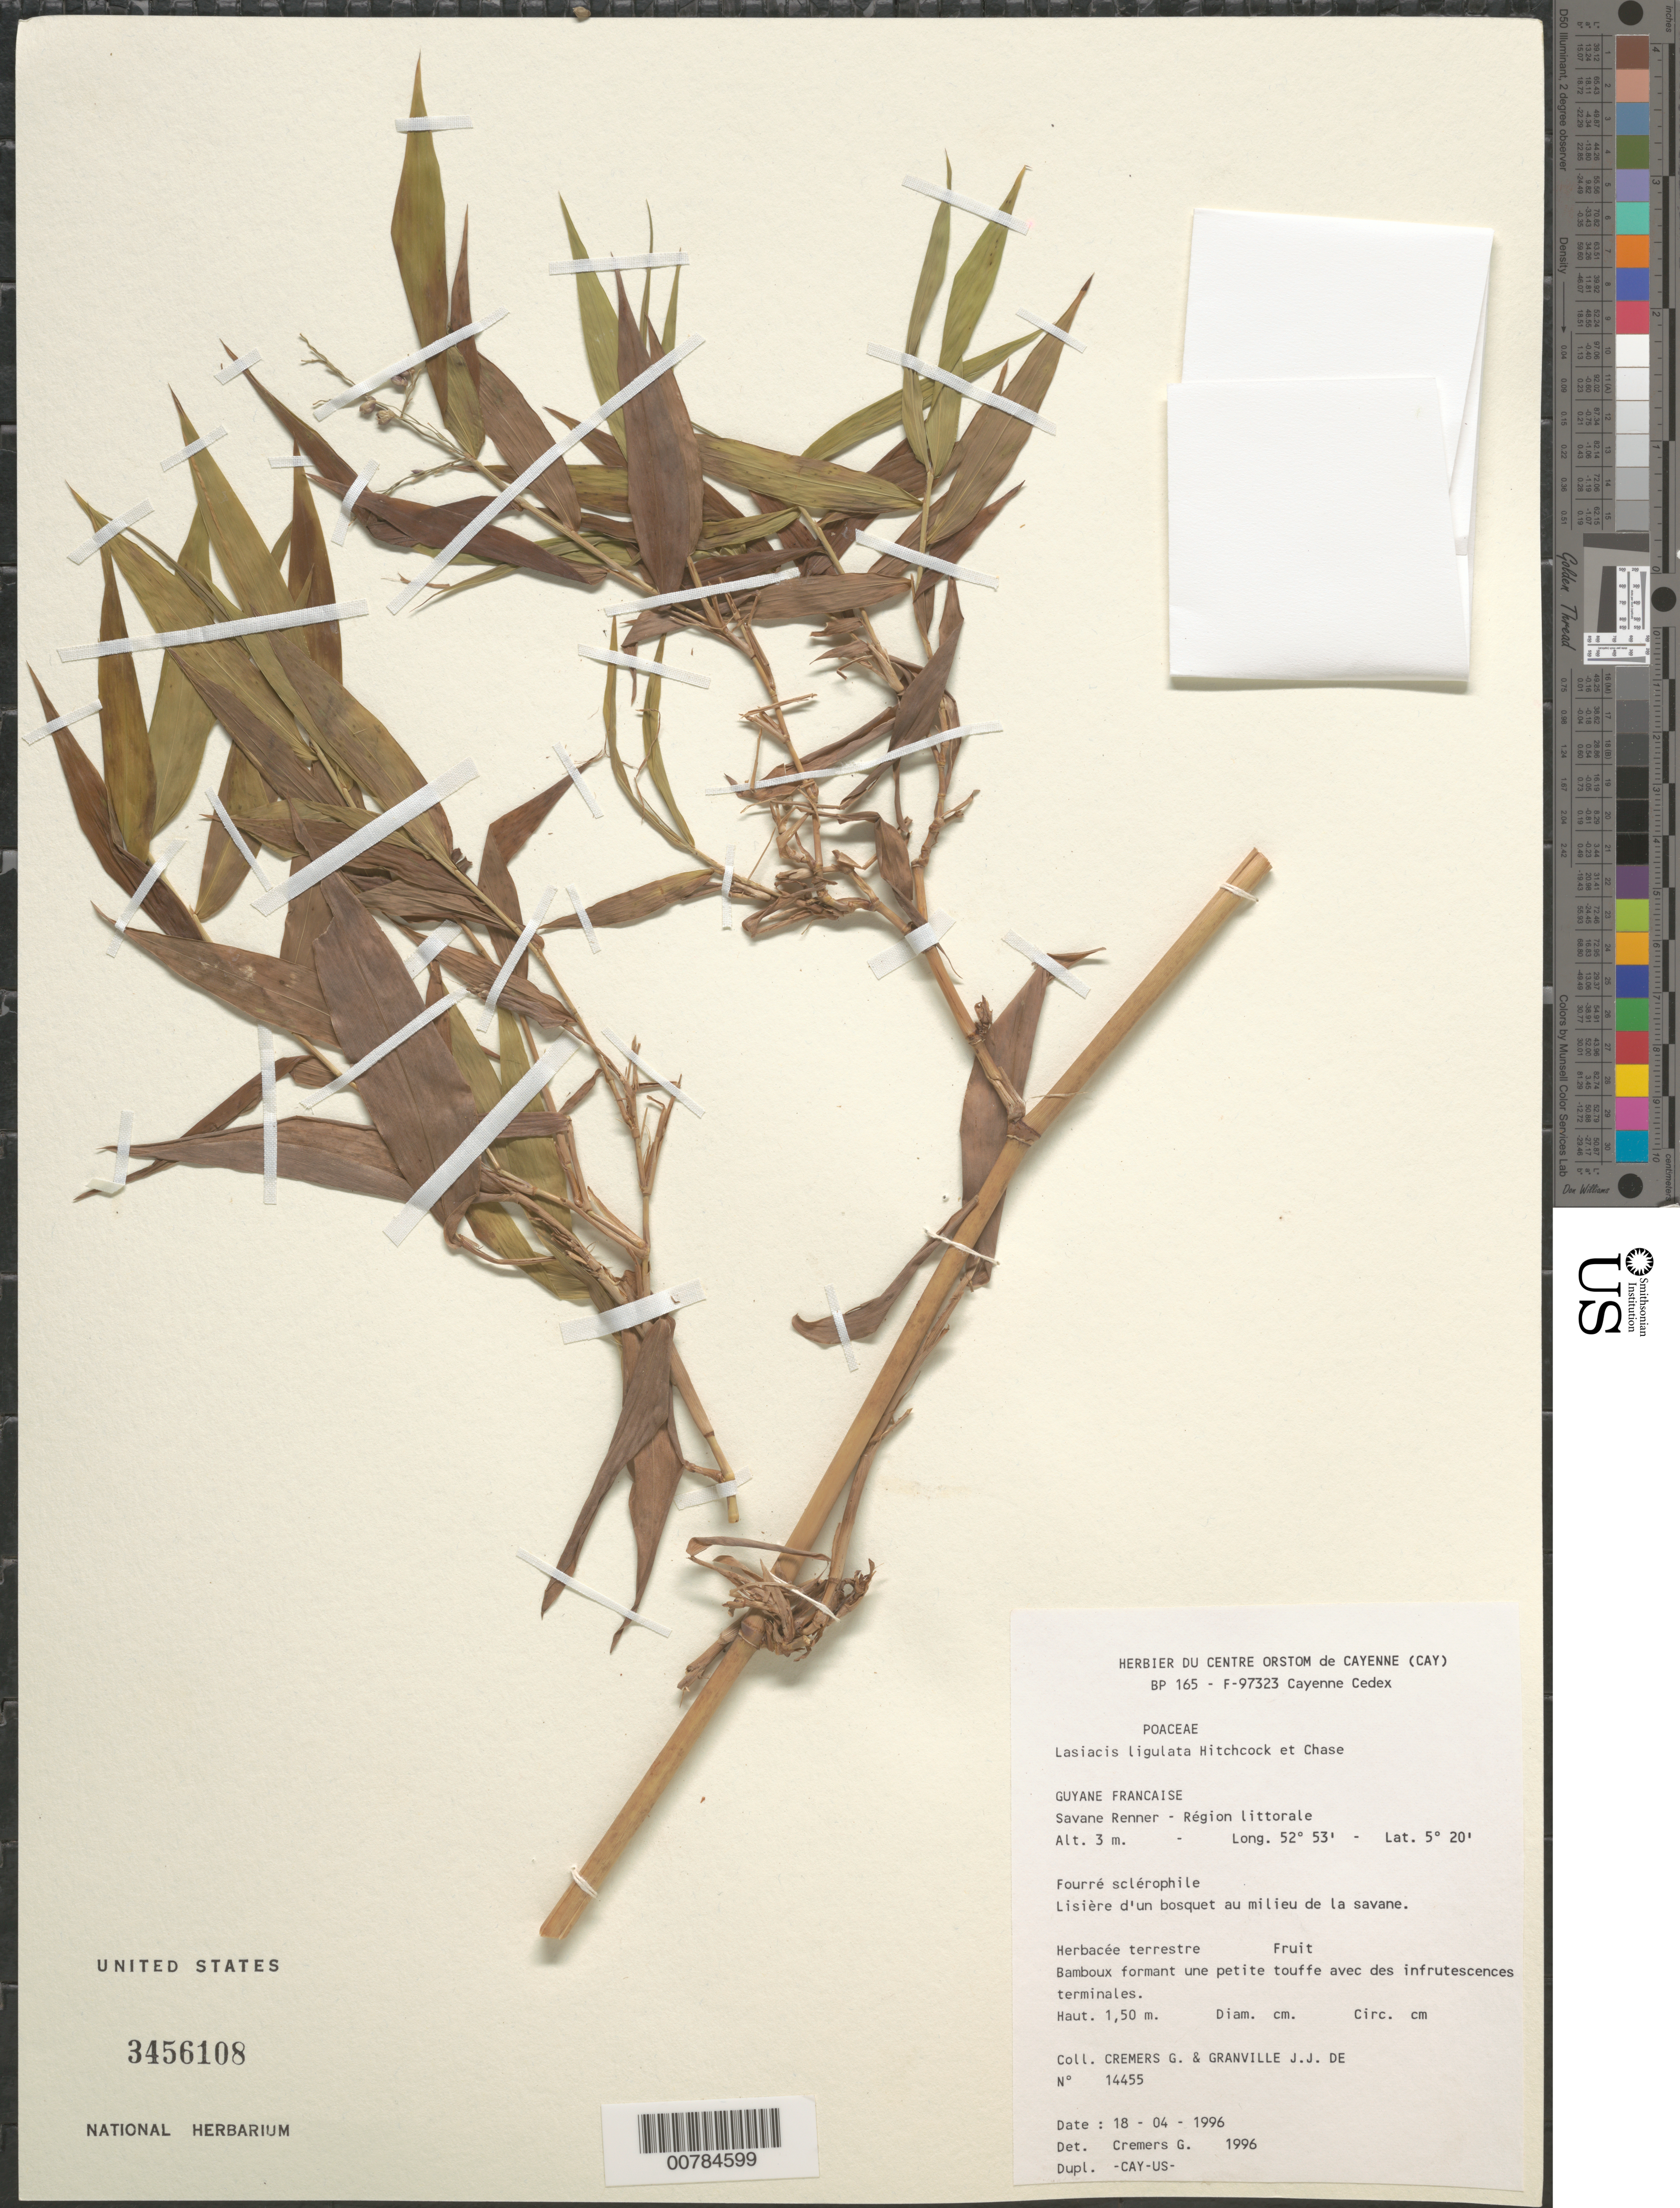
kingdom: Plantae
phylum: Tracheophyta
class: Liliopsida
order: Poales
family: Poaceae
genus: Lasiacis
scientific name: Lasiacis ligulata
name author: Hitchc. & Chase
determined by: Cremers, Georges A.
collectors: G. Cremers & J.-J. de Granville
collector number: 14455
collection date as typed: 18-Apr-96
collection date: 1996-04-18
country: French Guiana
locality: Savane Renner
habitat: Fourré sclérophile; lisière d'un bosquet au milieu de la savane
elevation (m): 3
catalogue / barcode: US 3456108